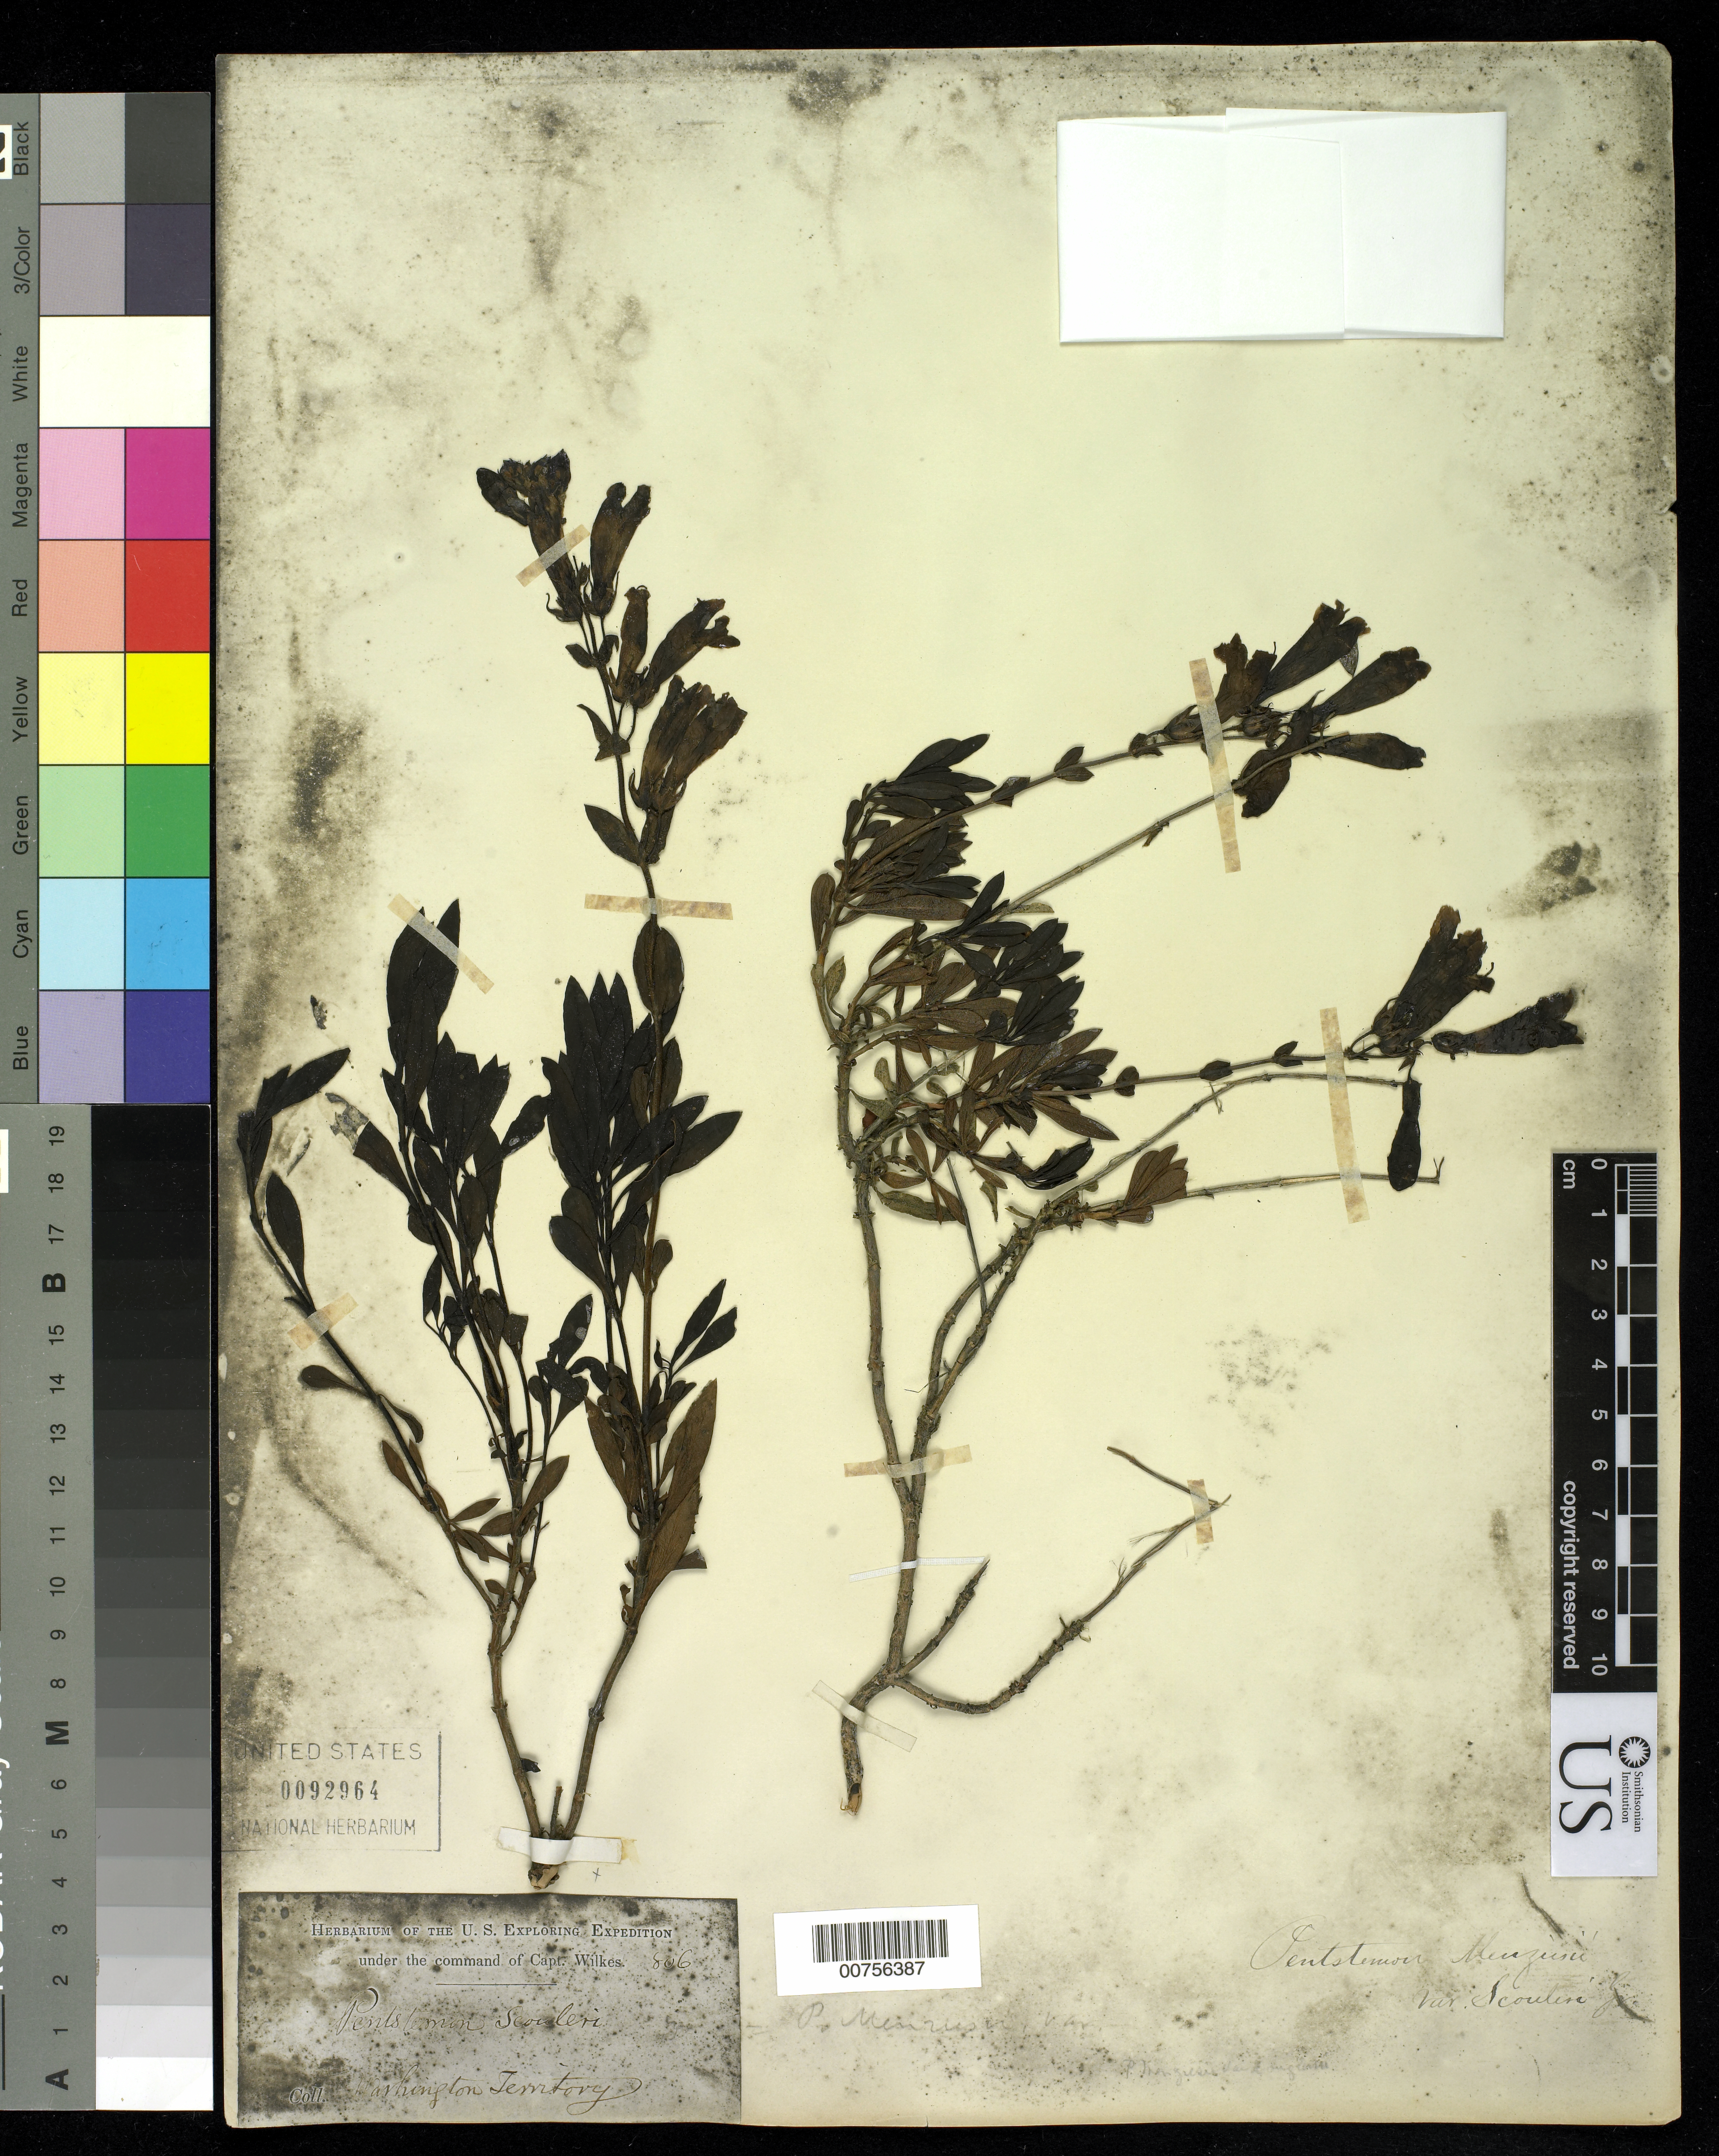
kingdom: Plantae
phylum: Tracheophyta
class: Magnoliopsida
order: Lamiales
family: Plantaginaceae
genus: Penstemon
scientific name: Penstemon menziesii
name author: Hook.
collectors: Wilkes Explor. Exped.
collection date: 1838/1842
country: United States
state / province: Washington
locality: Washington Territory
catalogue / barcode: US 92964